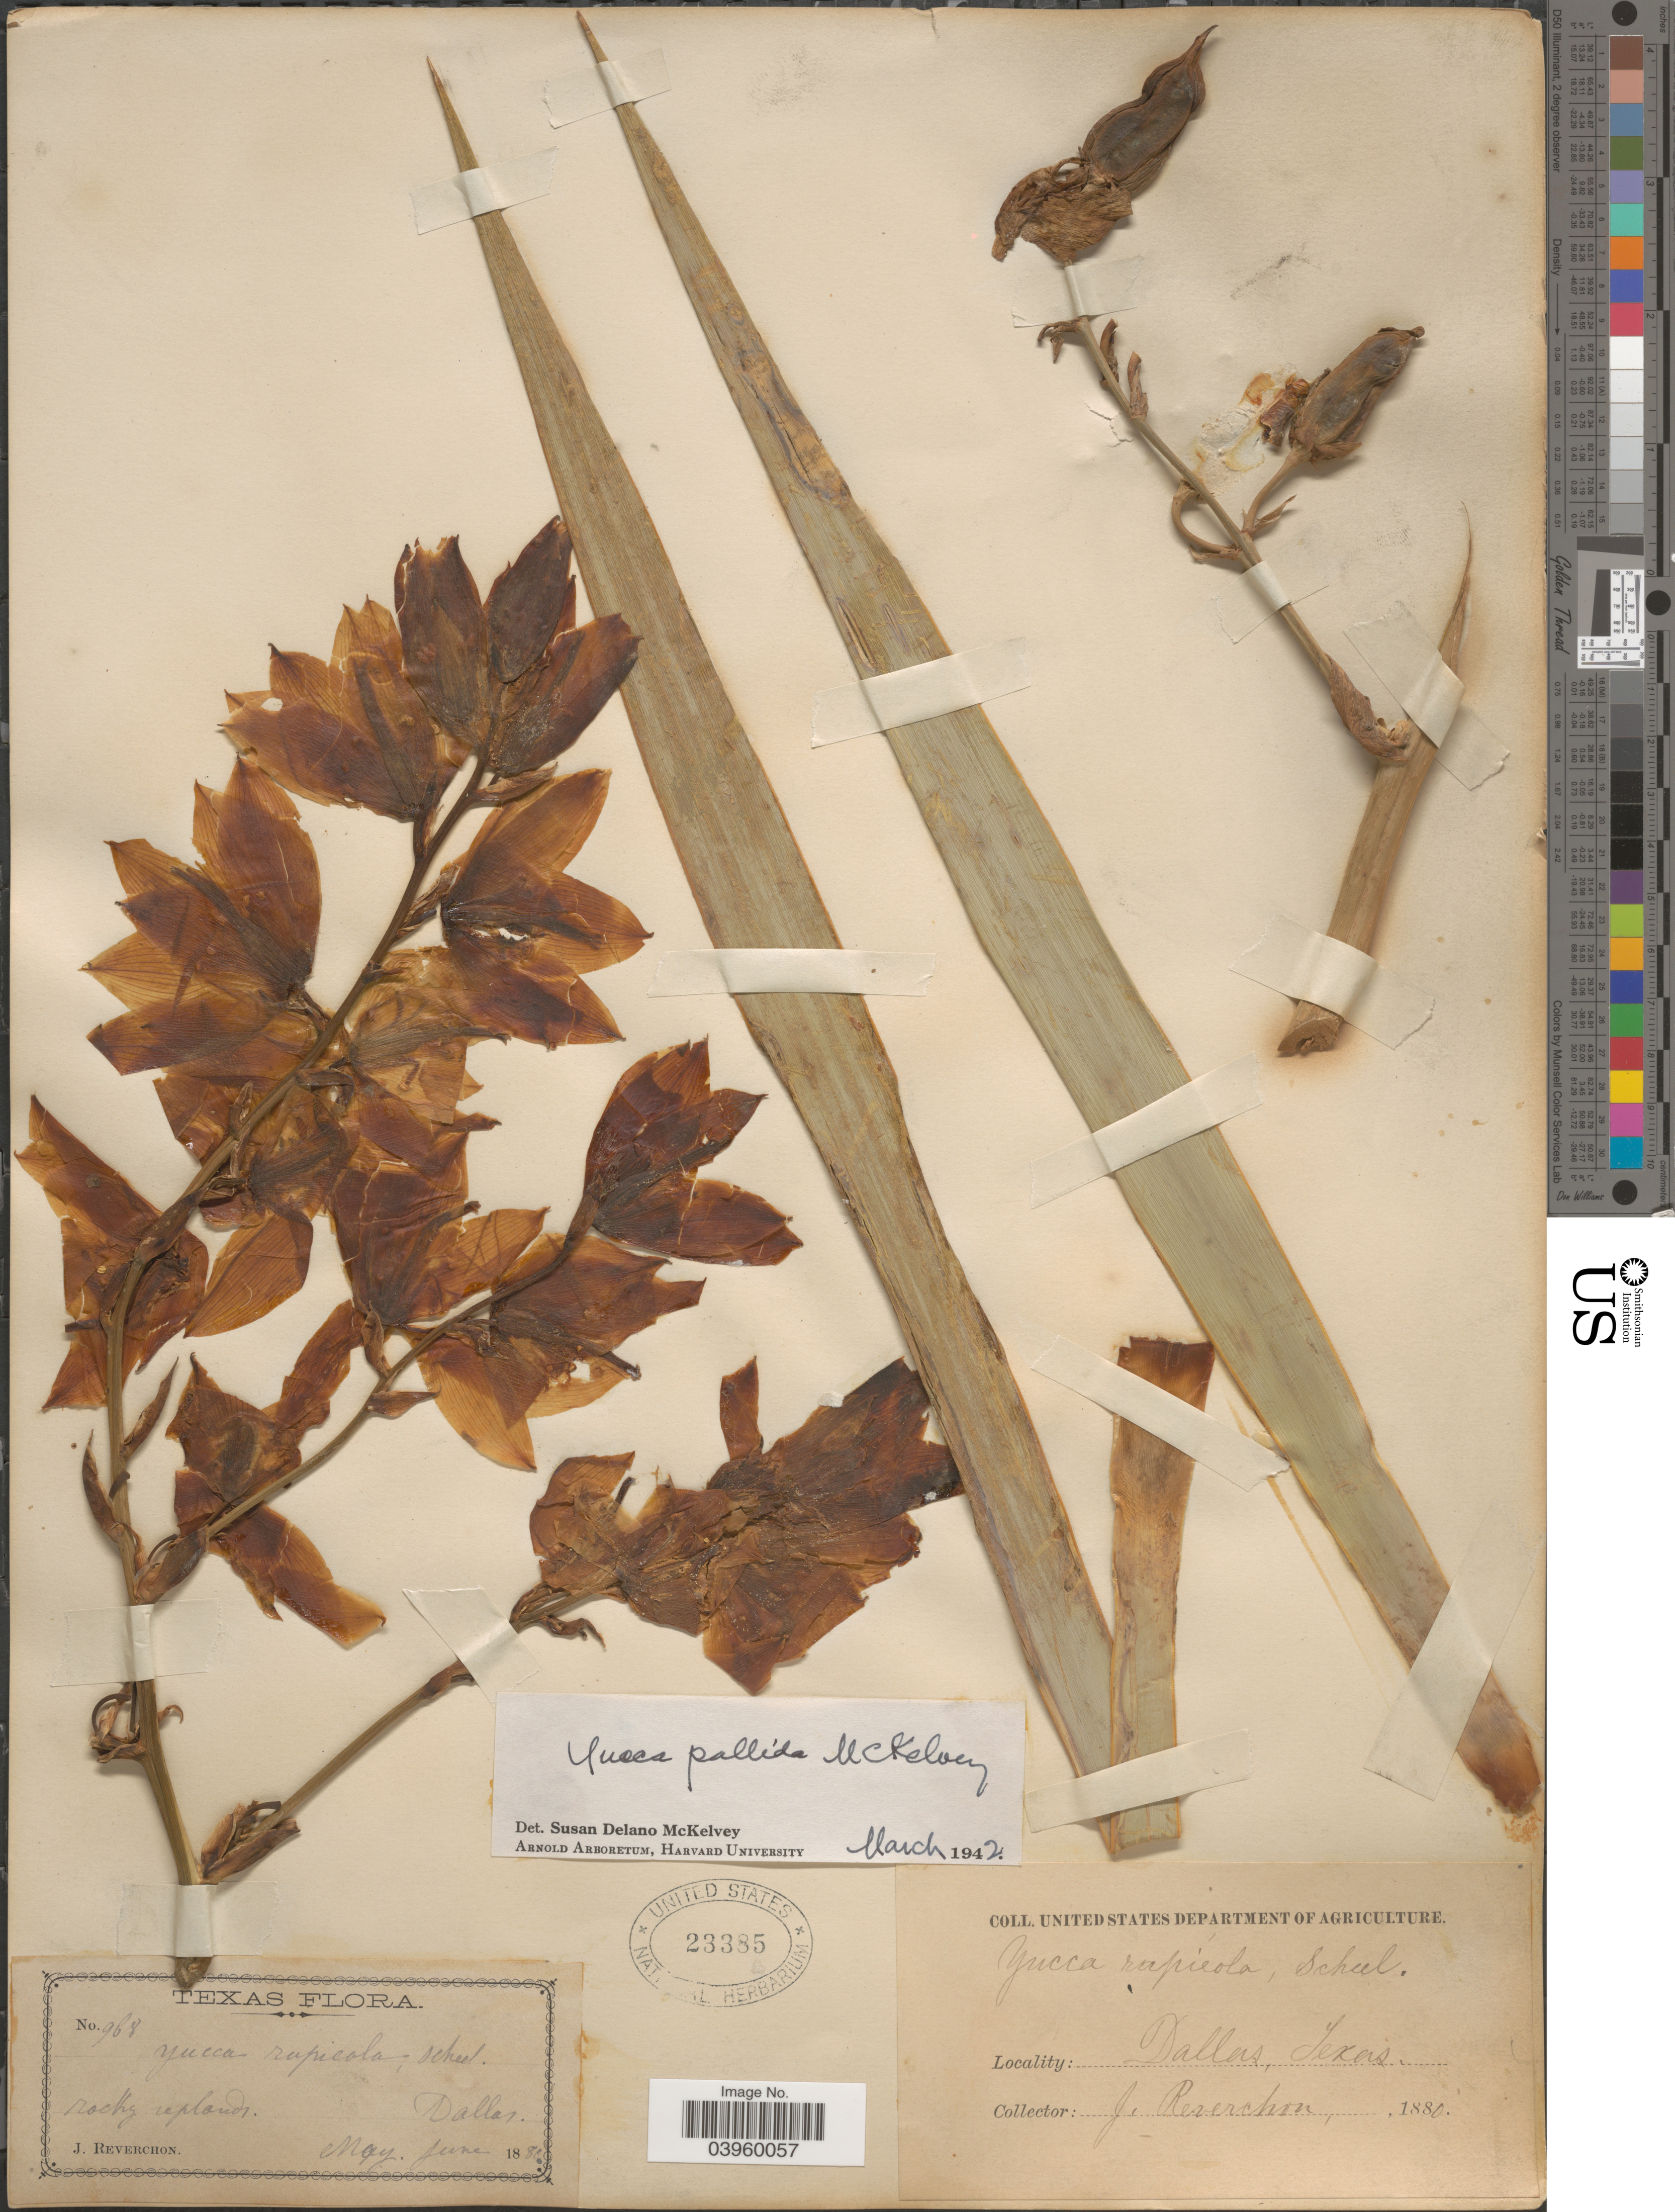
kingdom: Plantae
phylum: Tracheophyta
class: Liliopsida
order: Asparagales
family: Asparagaceae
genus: Yucca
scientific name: Yucca pallida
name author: McKelvey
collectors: J. Reverchon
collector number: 968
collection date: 1880-05/1880-06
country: United States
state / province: Texas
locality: Dallas.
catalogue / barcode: US 23385